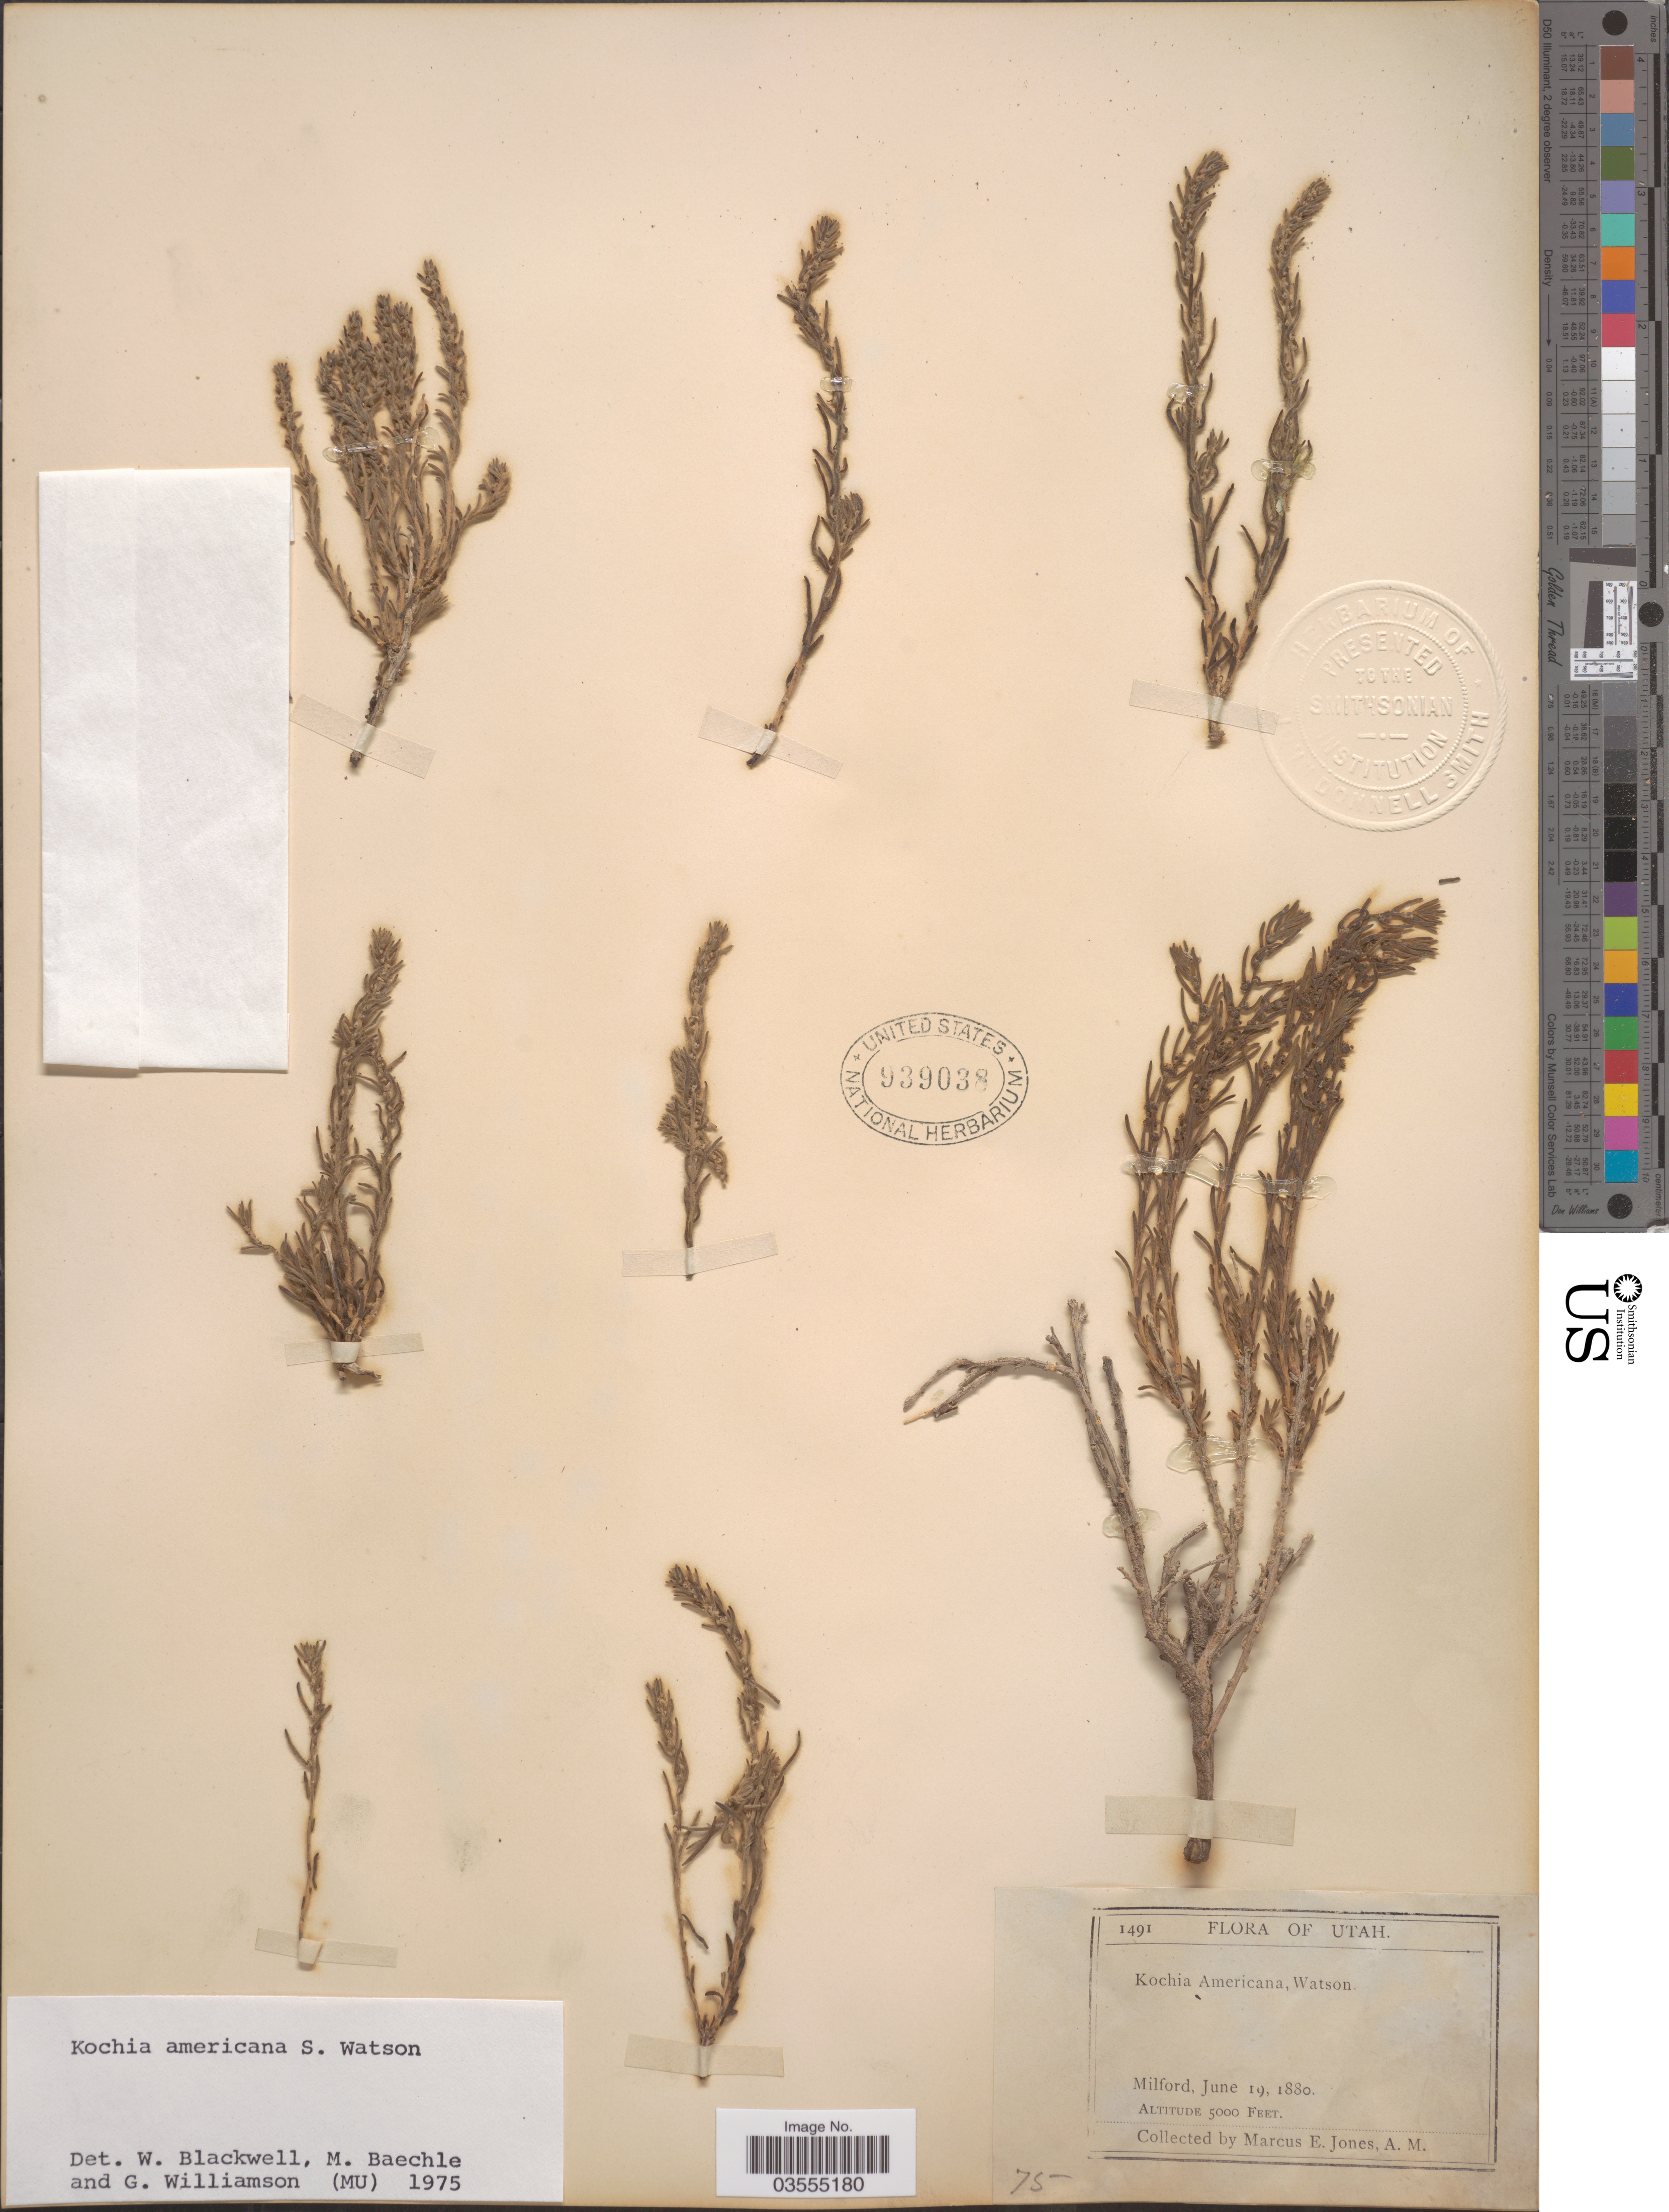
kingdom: Plantae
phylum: Tracheophyta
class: Magnoliopsida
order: Caryophyllales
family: Amaranthaceae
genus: Neokochia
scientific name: Neokochia americana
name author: (S. Watson) G.L. Chu & S.C. Sand.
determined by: U.S. National Herbarium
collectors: M. E. Jones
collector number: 1491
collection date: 1880-06-19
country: United States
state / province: Utah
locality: Milford.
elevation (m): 1524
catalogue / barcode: US 939038